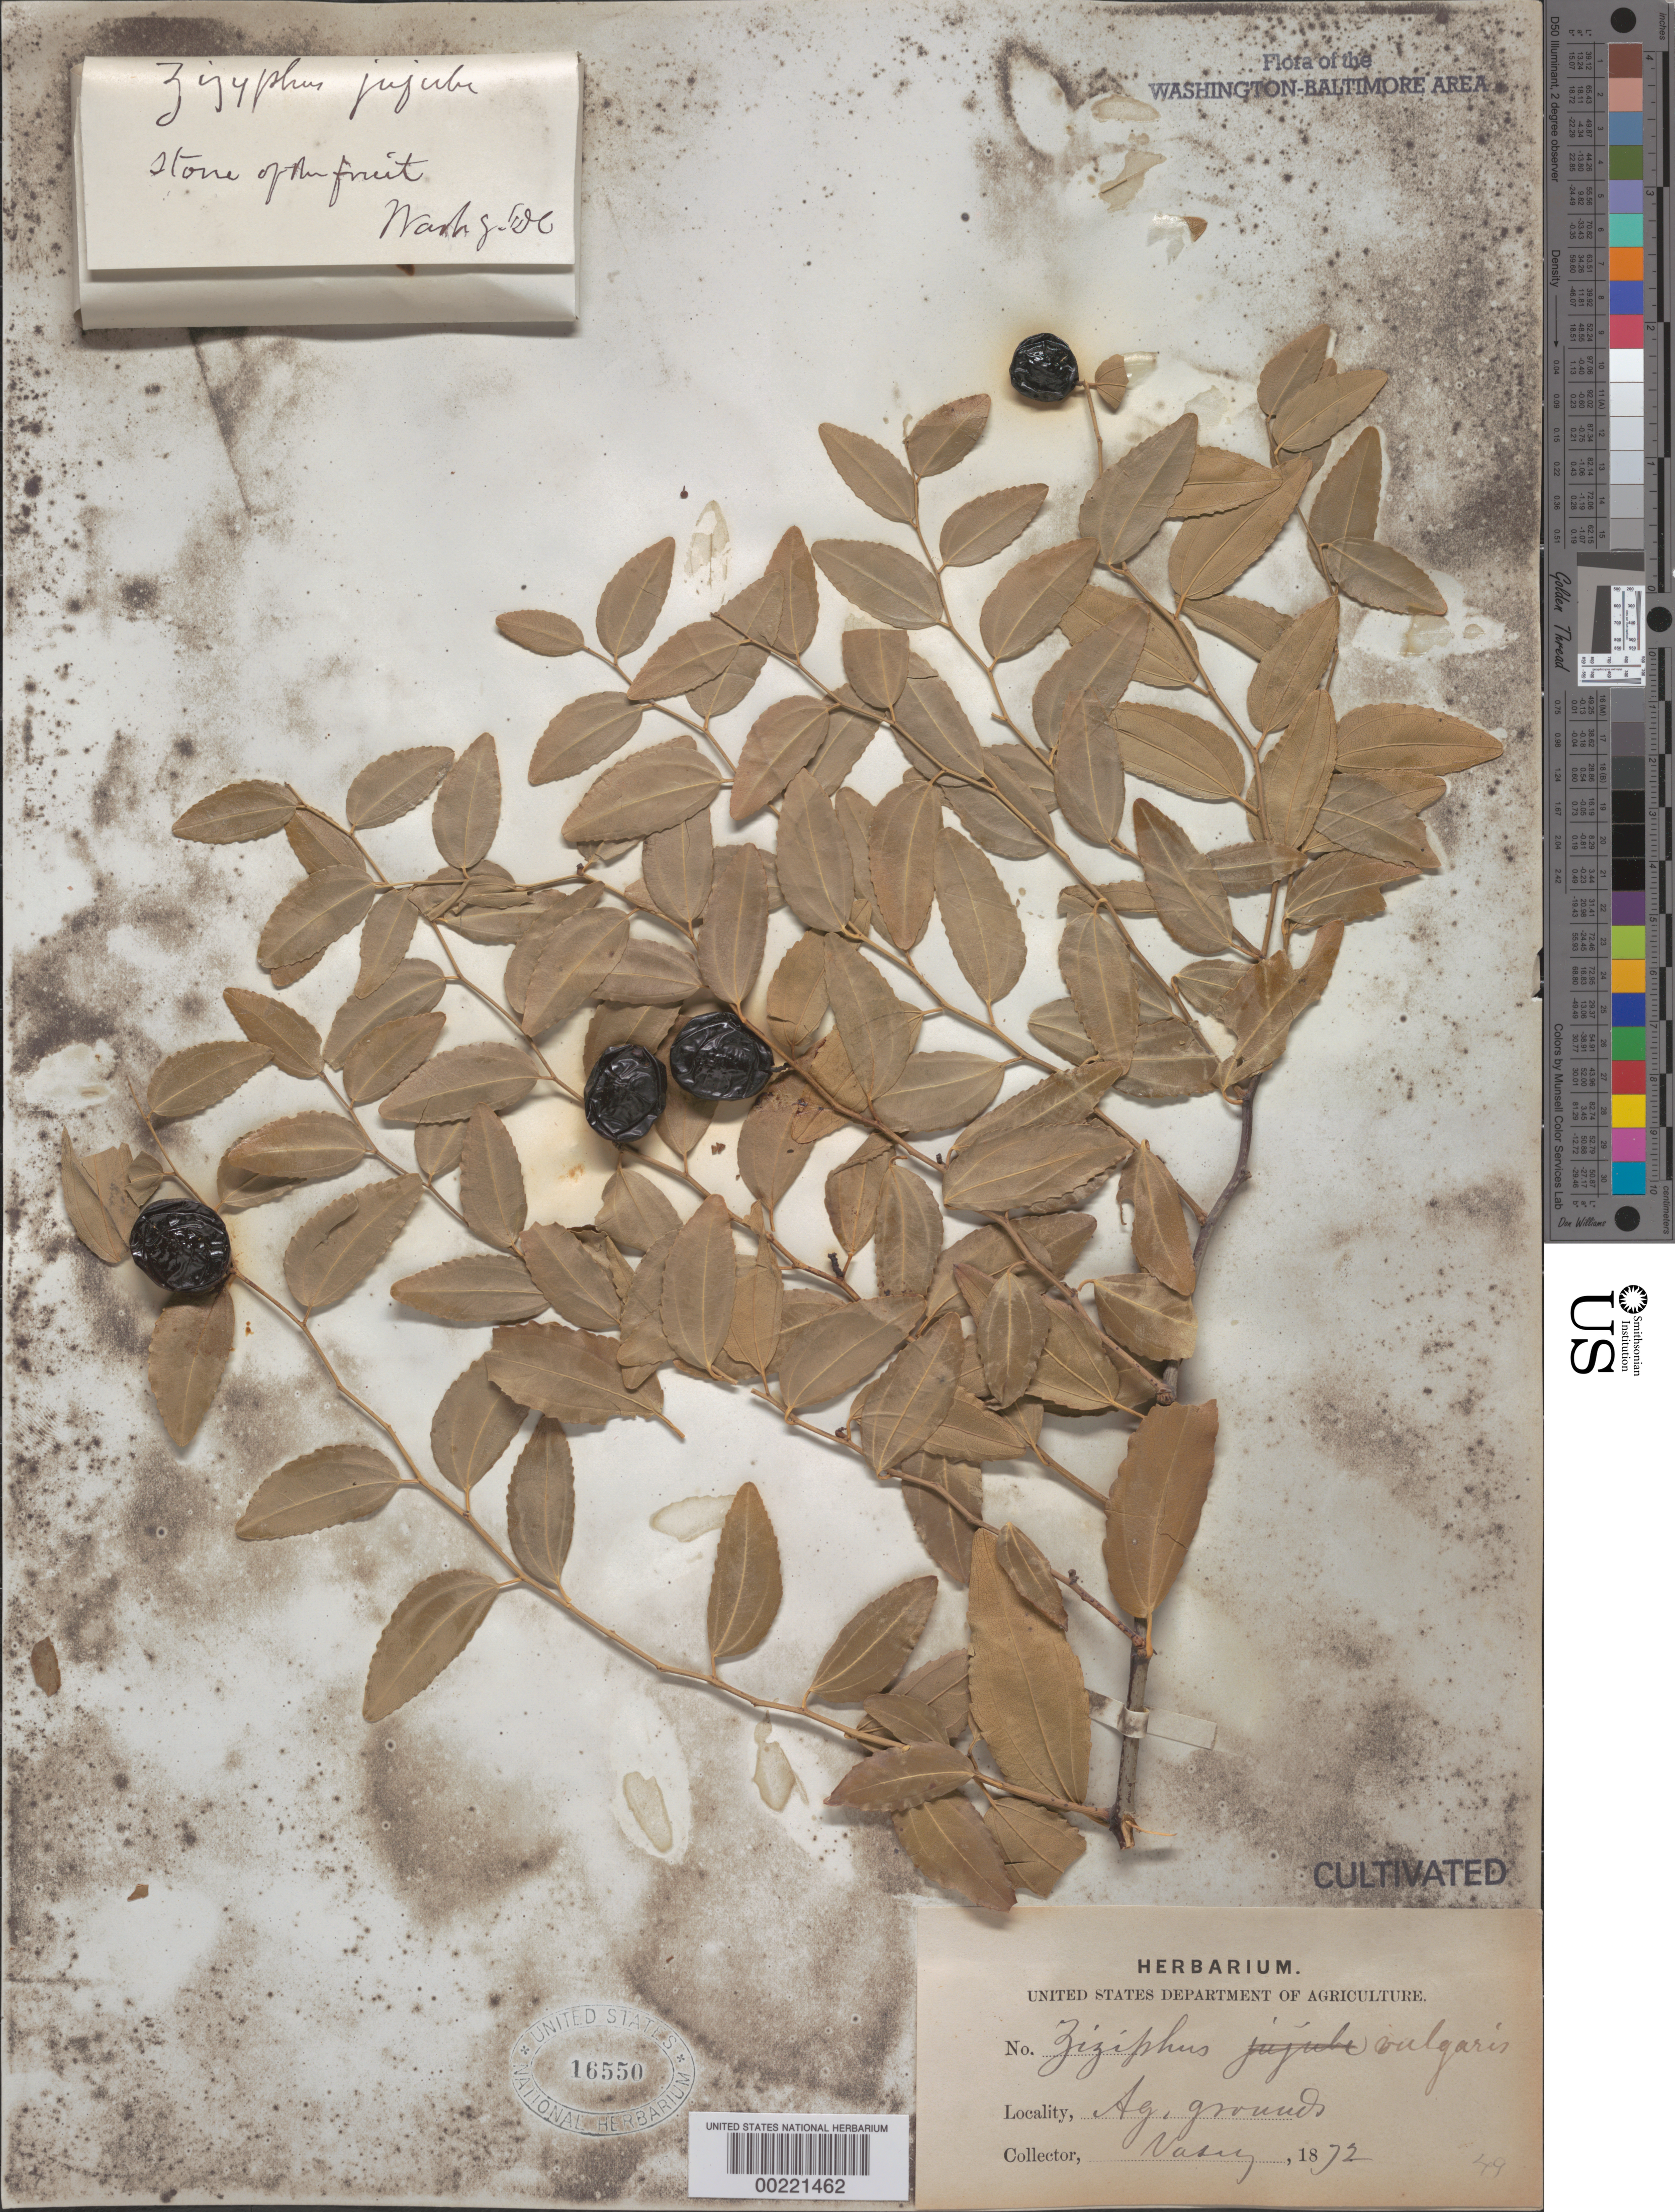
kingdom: Plantae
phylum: Tracheophyta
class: Magnoliopsida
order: Rosales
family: Rhamnaceae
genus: Ziziphus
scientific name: Ziziphus vulgaris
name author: Lam.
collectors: G. R. Vasey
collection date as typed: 1872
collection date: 1872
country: United States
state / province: District of Columbia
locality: Department of Agriculture grounds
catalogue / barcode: US 16550